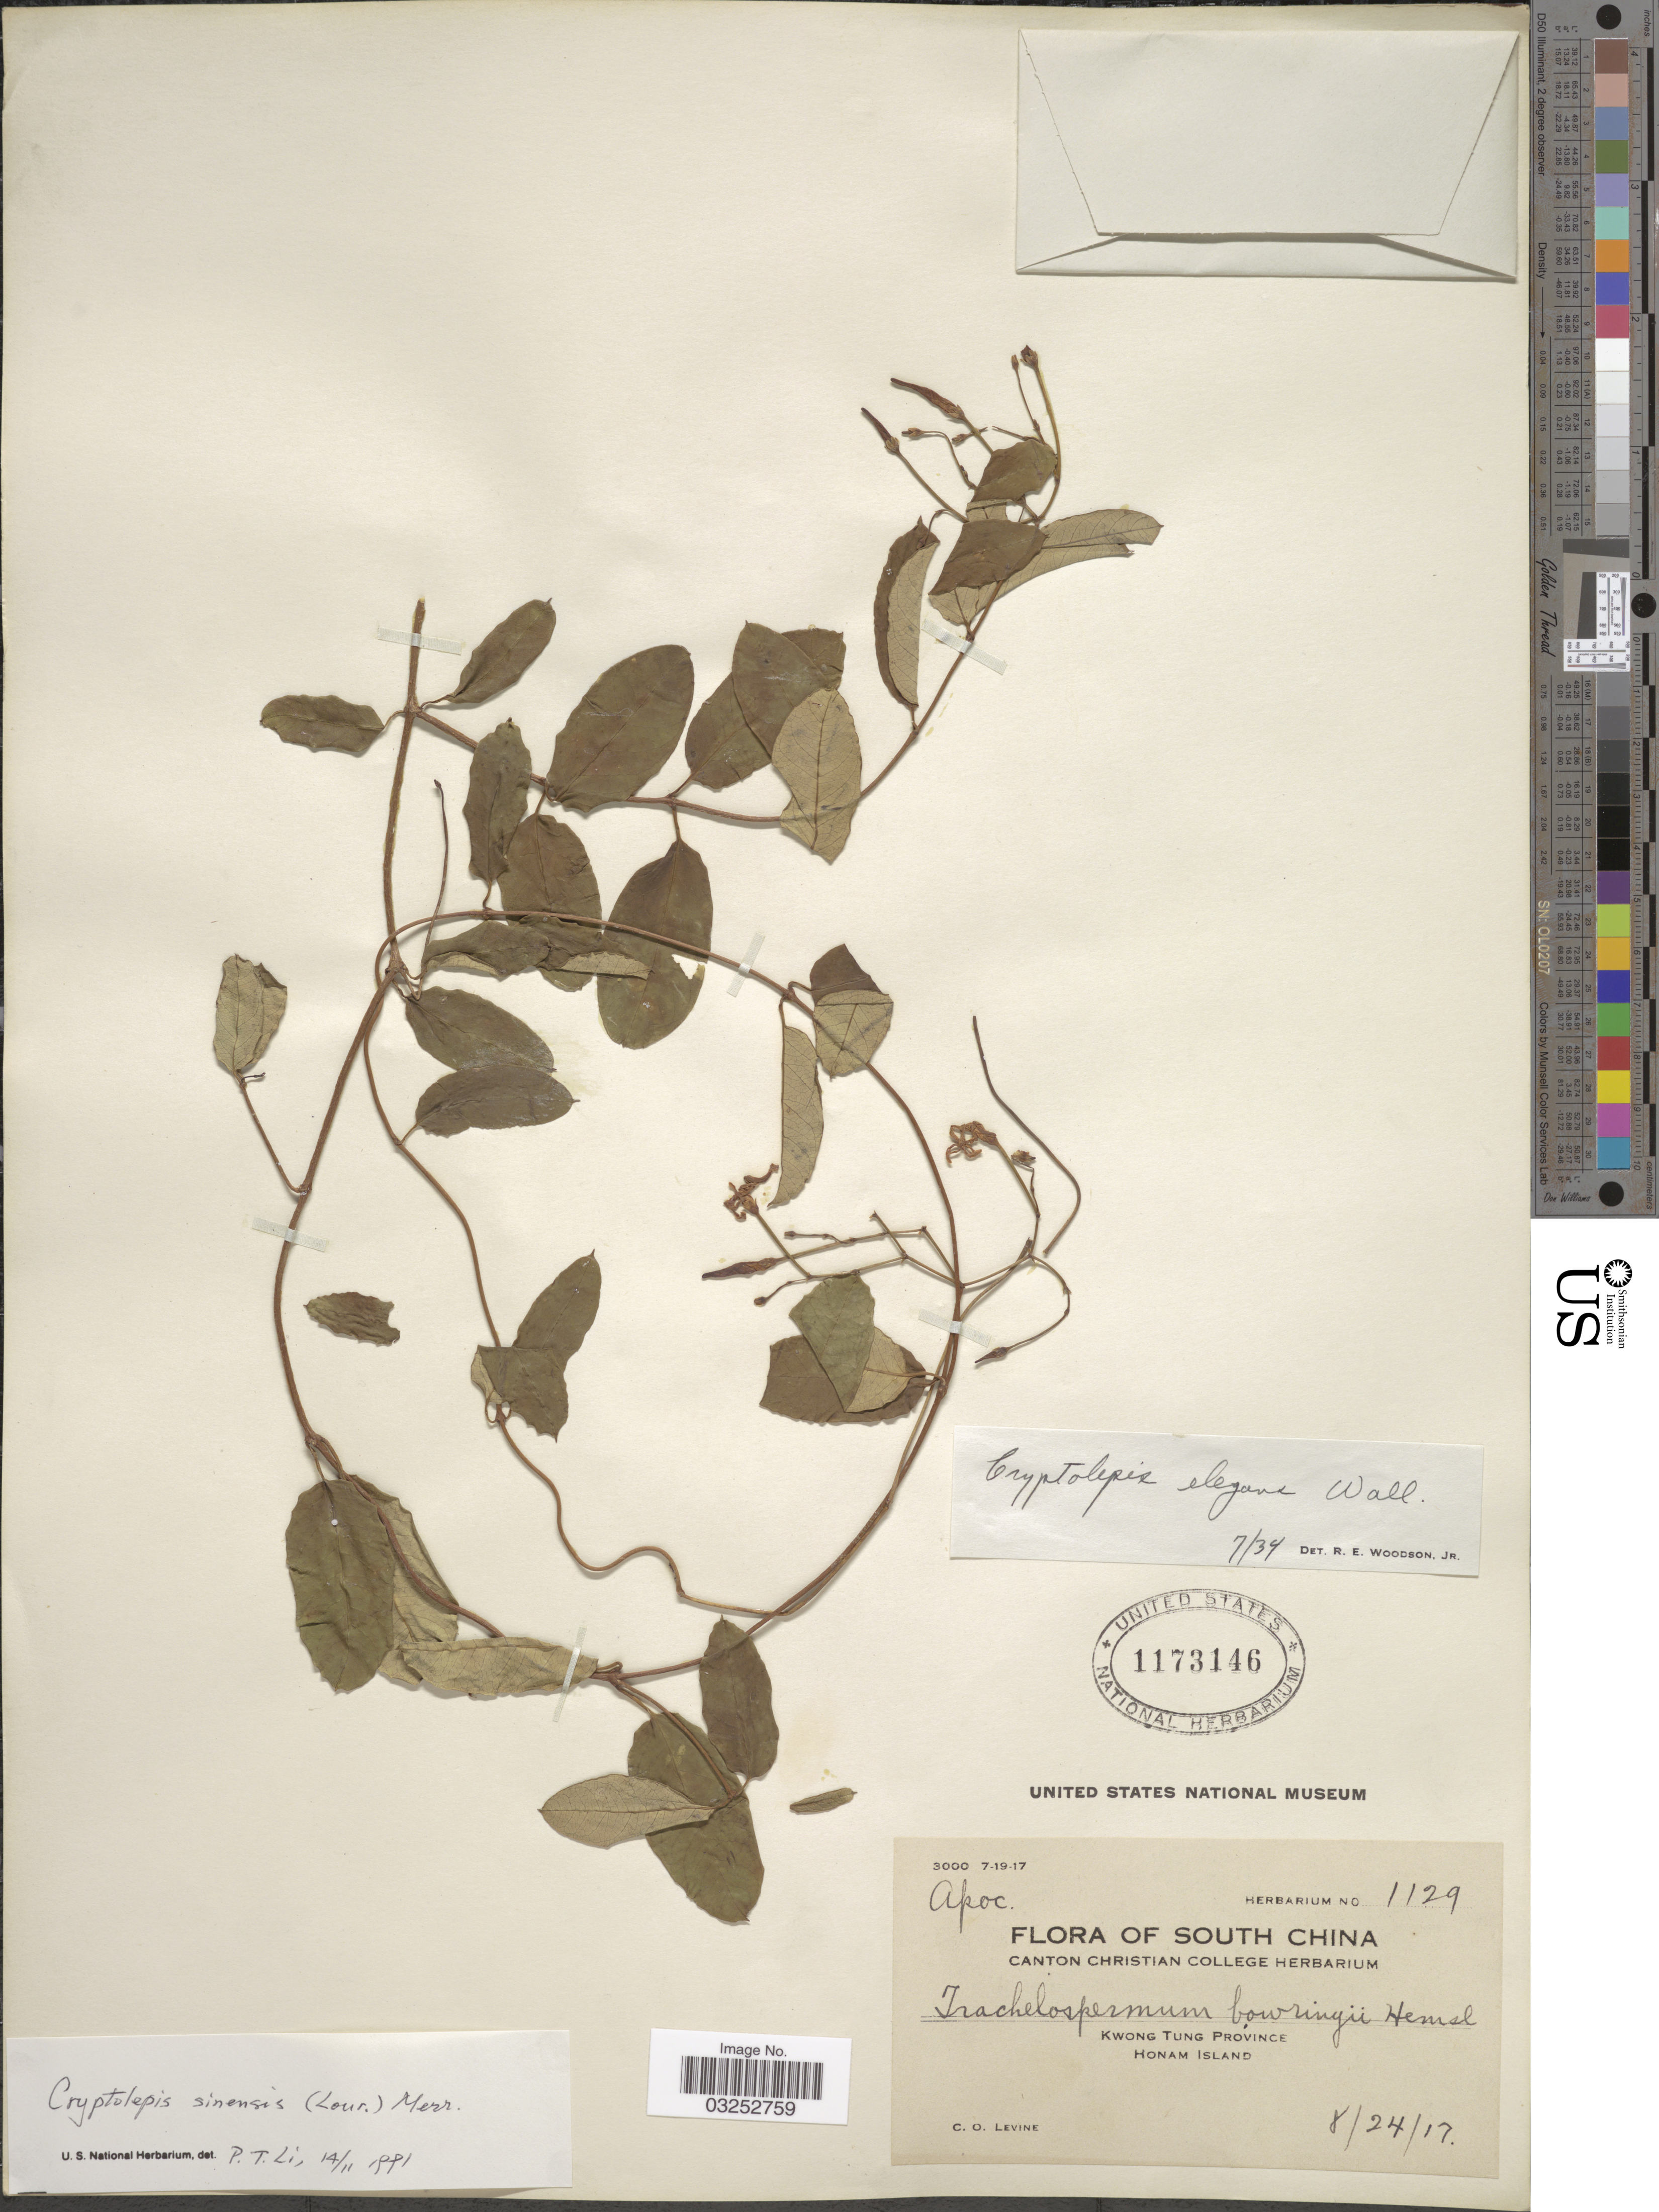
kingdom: Plantae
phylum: Tracheophyta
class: Magnoliopsida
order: Gentianales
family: Apocynaceae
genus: Cryptolepis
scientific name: Cryptolepis sinensis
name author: Merr.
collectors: C. O. Levine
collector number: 1129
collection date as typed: Transcribed d/m/y: 24/8/17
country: China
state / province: Guangdong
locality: Kwong Tung Province, Honam Island.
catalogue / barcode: US 1173146